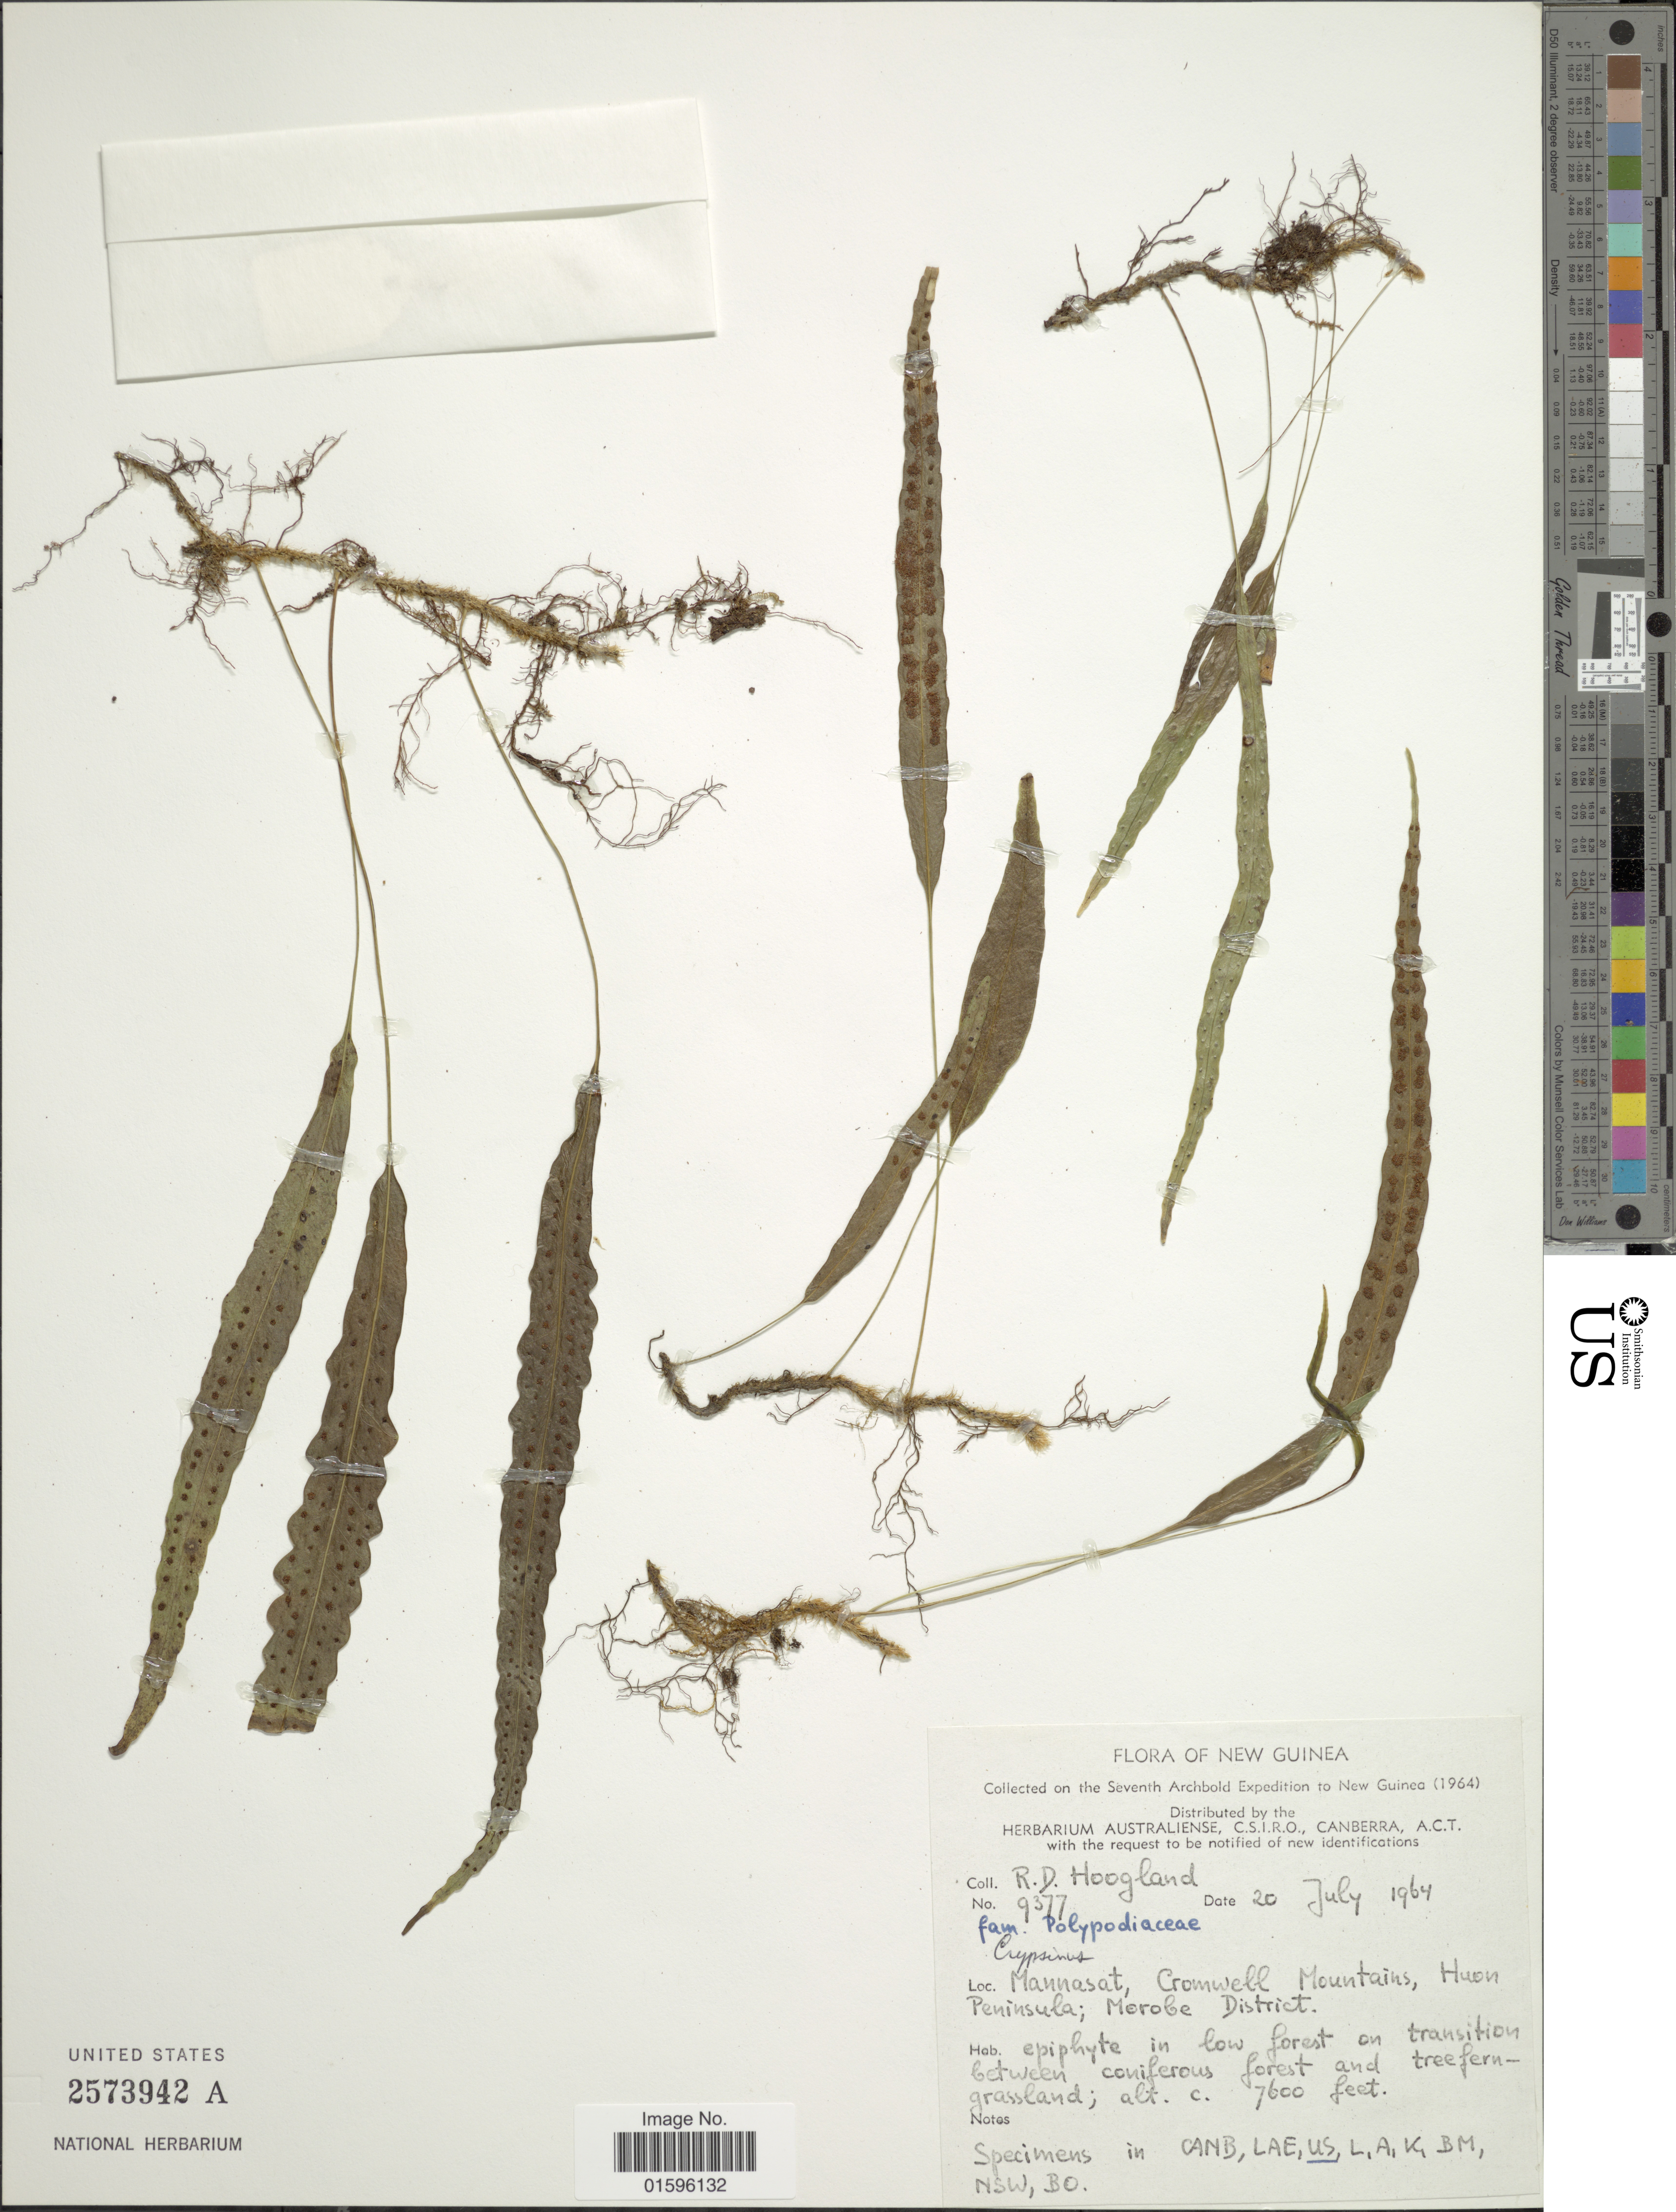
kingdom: Plantae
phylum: Tracheophyta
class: Polypodiopsida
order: Polypodiales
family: Polypodiaceae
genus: Polypodium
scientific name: Polypodium sp.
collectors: R. D. Hoogland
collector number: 9377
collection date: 1964-07-20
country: Papua New Guinea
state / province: Morobe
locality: New Guinea, Mannasat, Cromwell Mountains, Huon Peninsula, Morobe District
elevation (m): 2316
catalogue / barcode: US 2573942A